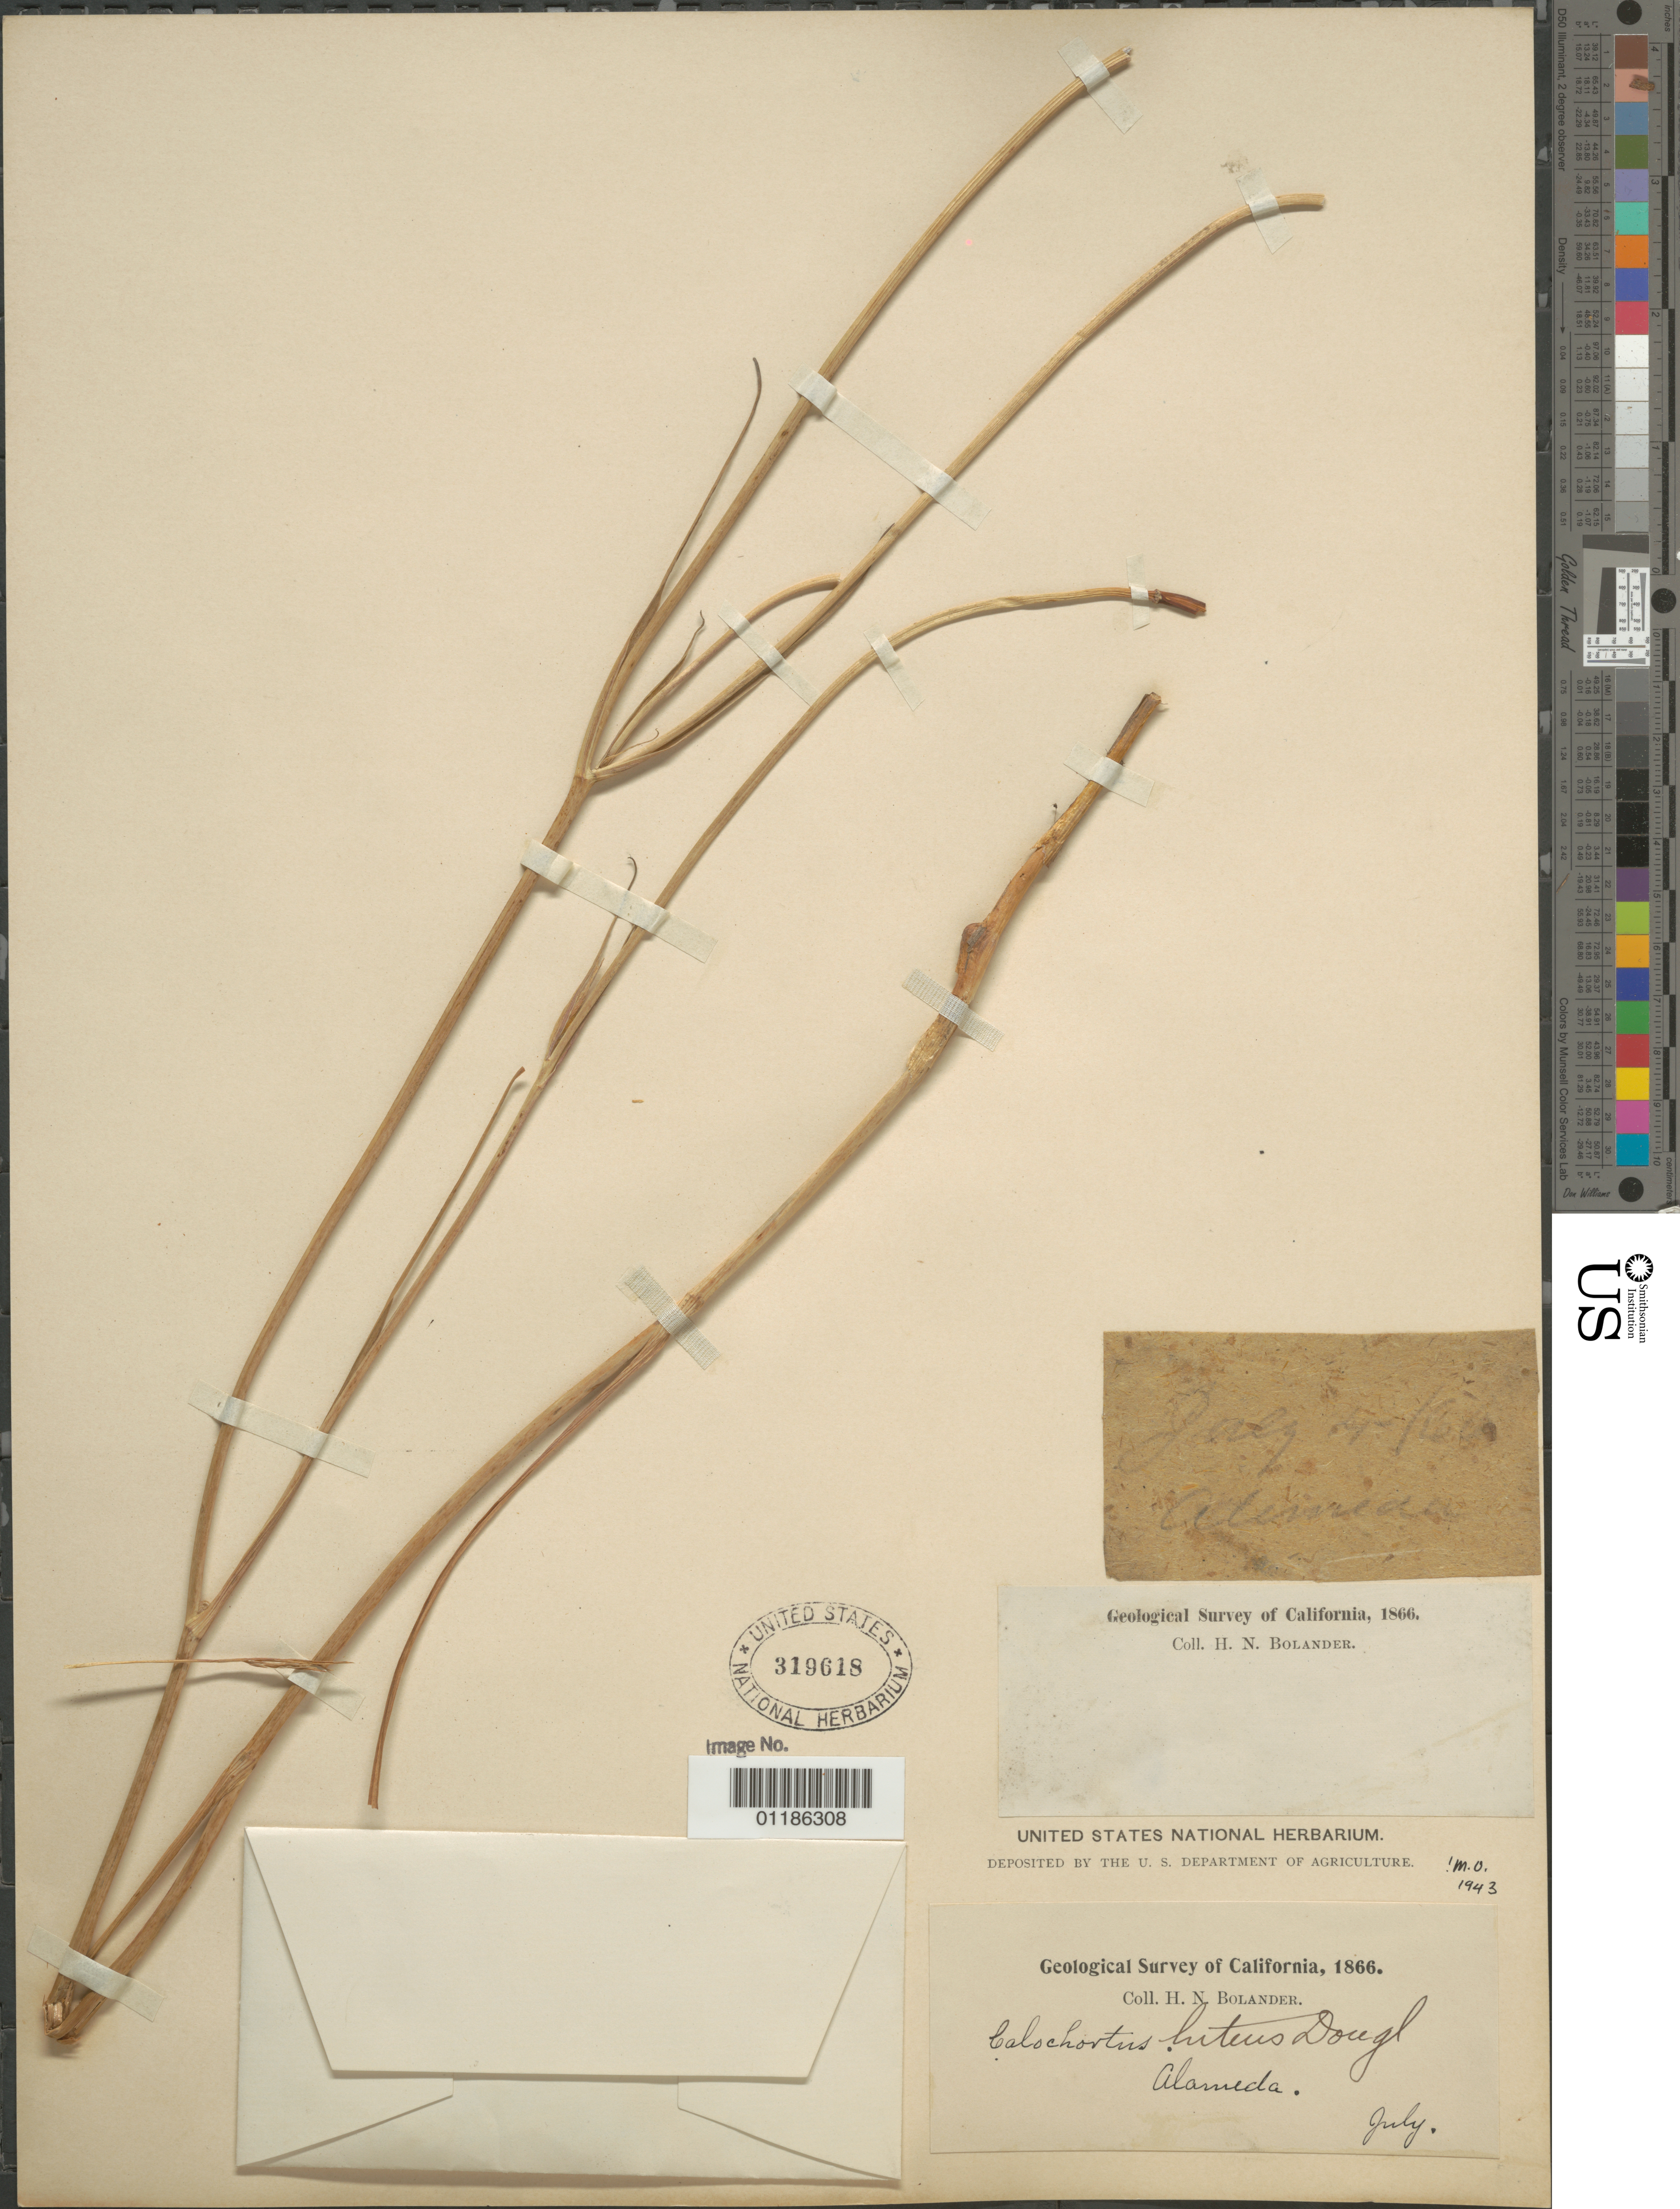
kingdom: Plantae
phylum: Tracheophyta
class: Liliopsida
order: Liliales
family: Liliaceae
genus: Calochortus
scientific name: Calochortus luteus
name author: Douglas ex Lindl.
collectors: H. Bolander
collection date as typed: Jul 1866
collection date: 1866-07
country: United States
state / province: California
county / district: Alameda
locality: Alameda.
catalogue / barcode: US 319618